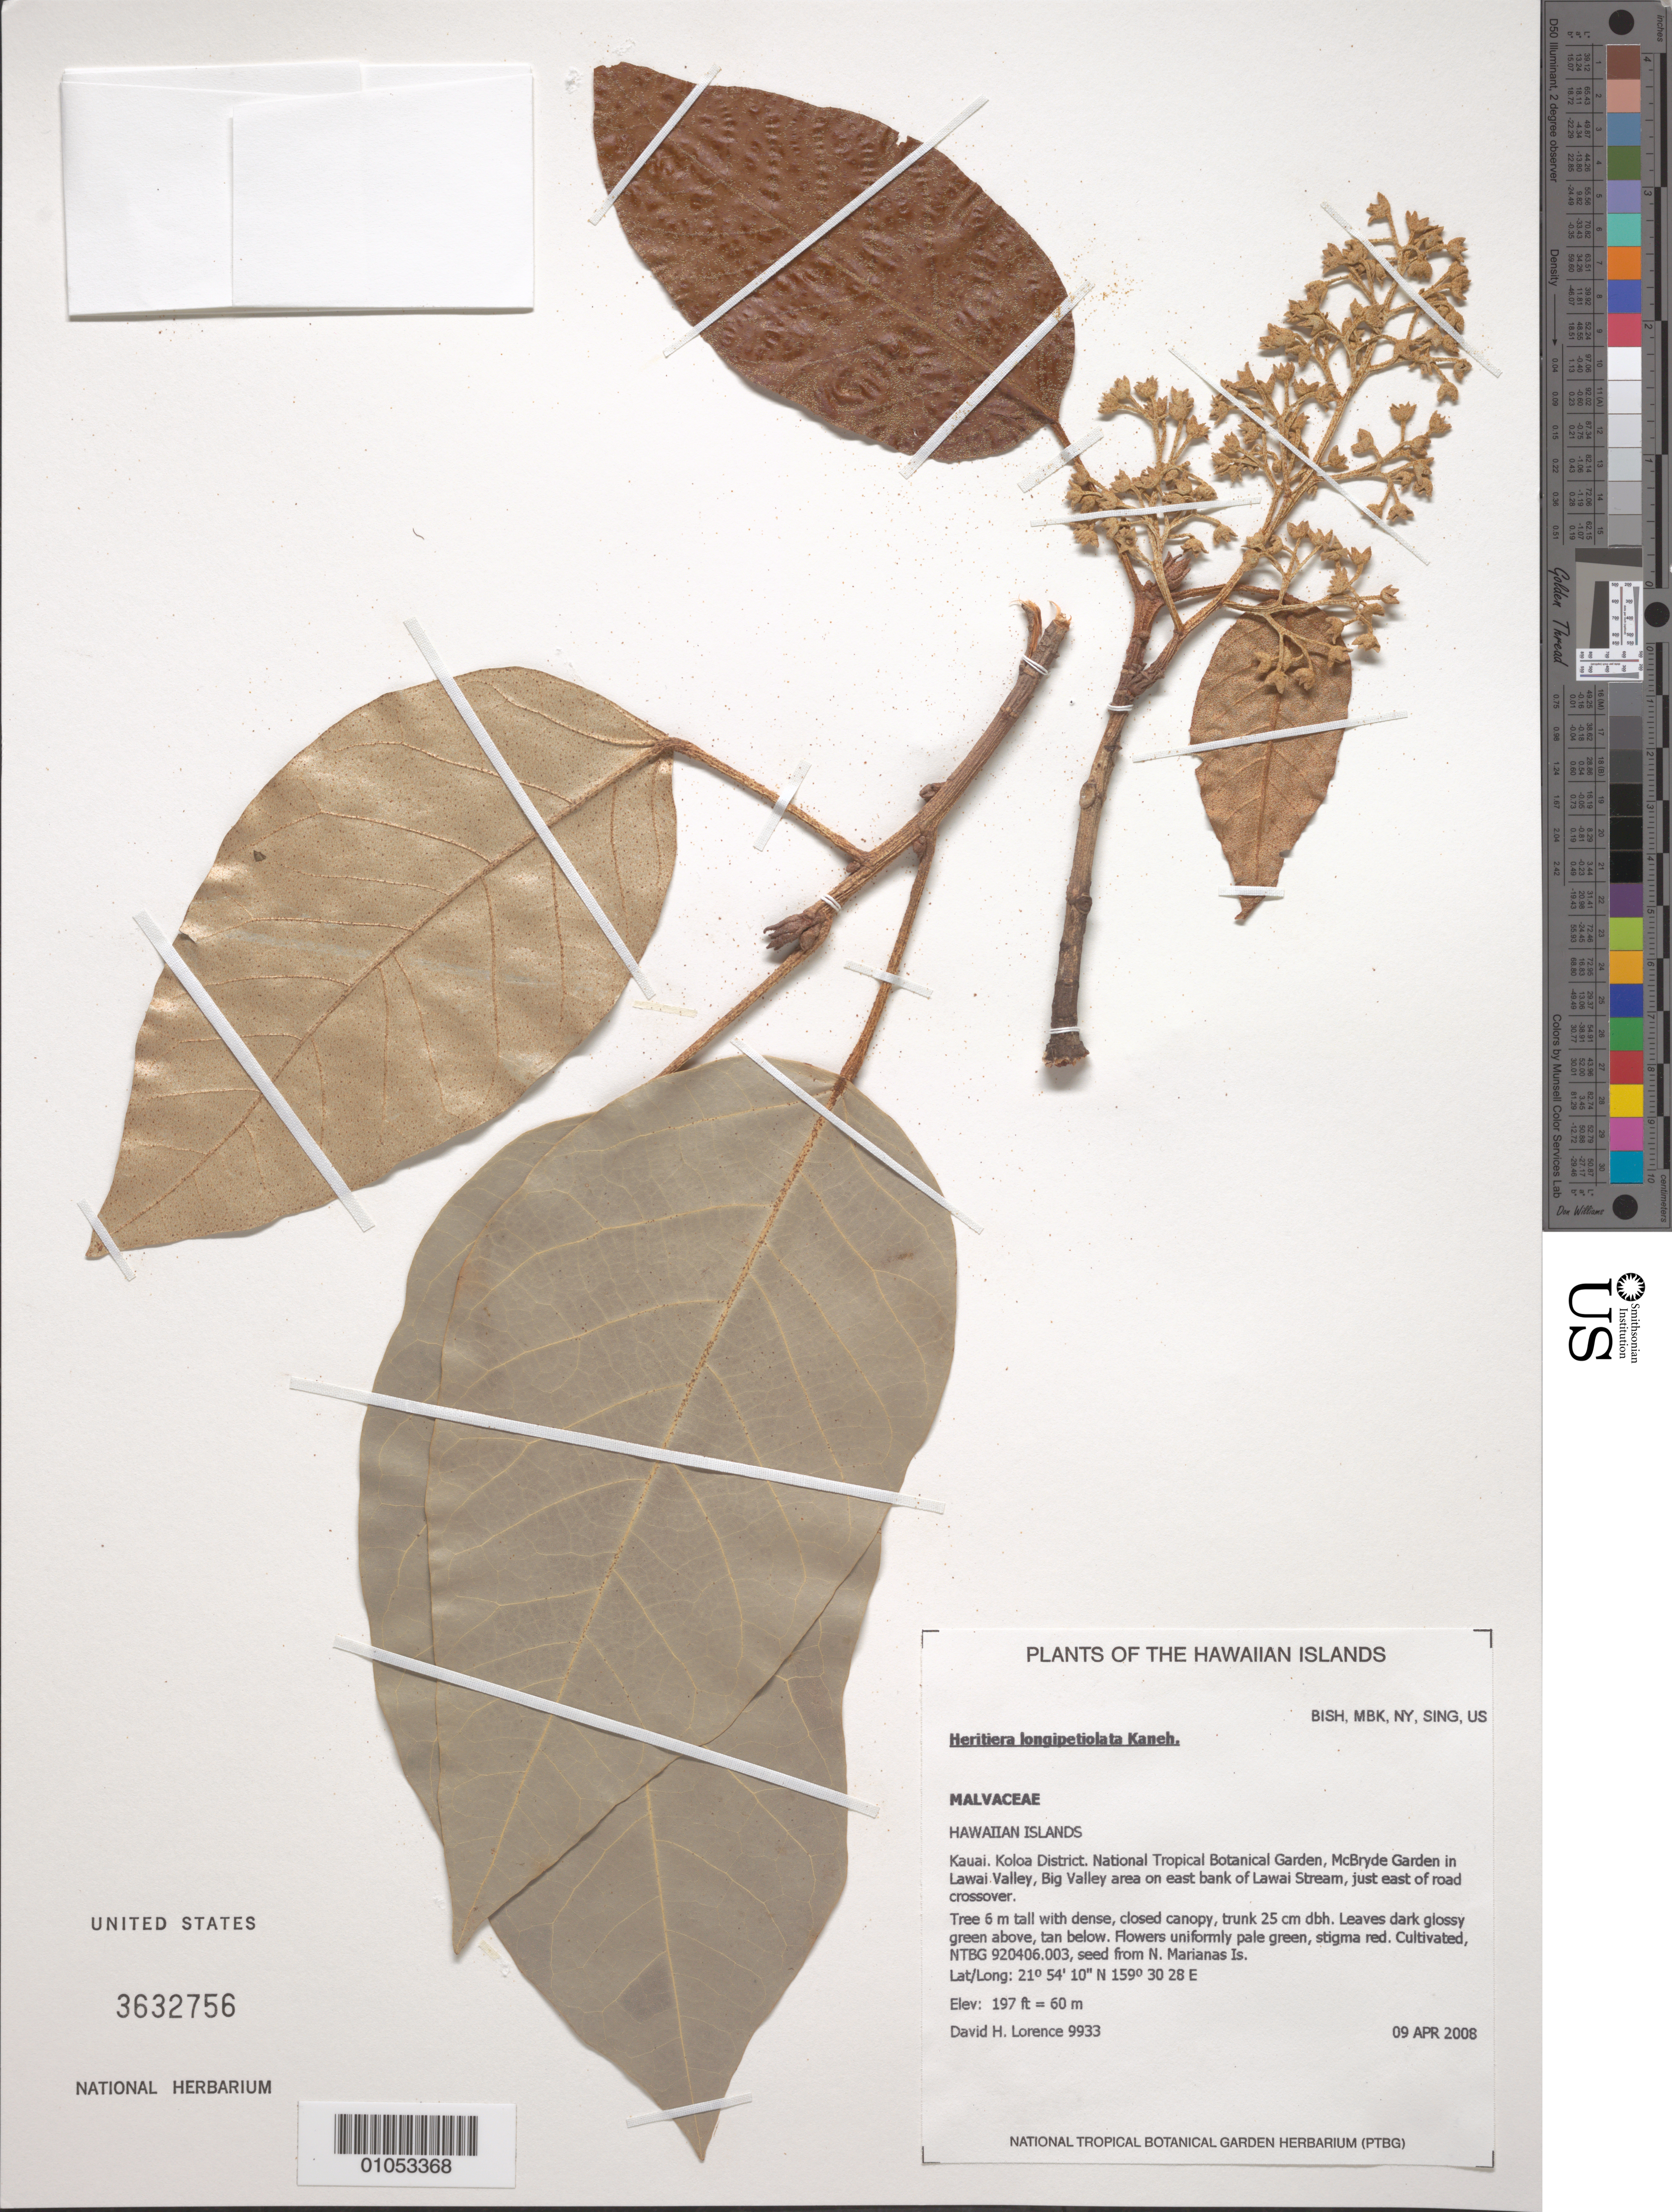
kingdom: Plantae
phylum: Tracheophyta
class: Magnoliopsida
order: Malvales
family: Malvaceae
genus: Heritiera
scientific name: Heritiera longipetiolata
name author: Kaneh.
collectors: D. Lorence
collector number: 9933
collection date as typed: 9 Apr 2008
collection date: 2008-04-09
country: United States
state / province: Hawaii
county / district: Kauai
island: Kaua'i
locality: NTBG, McBryde Garden in Lawai Valley, Big Valley area on east bank of Lawai Stream, just east of road crossover.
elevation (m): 60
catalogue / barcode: US 3632756